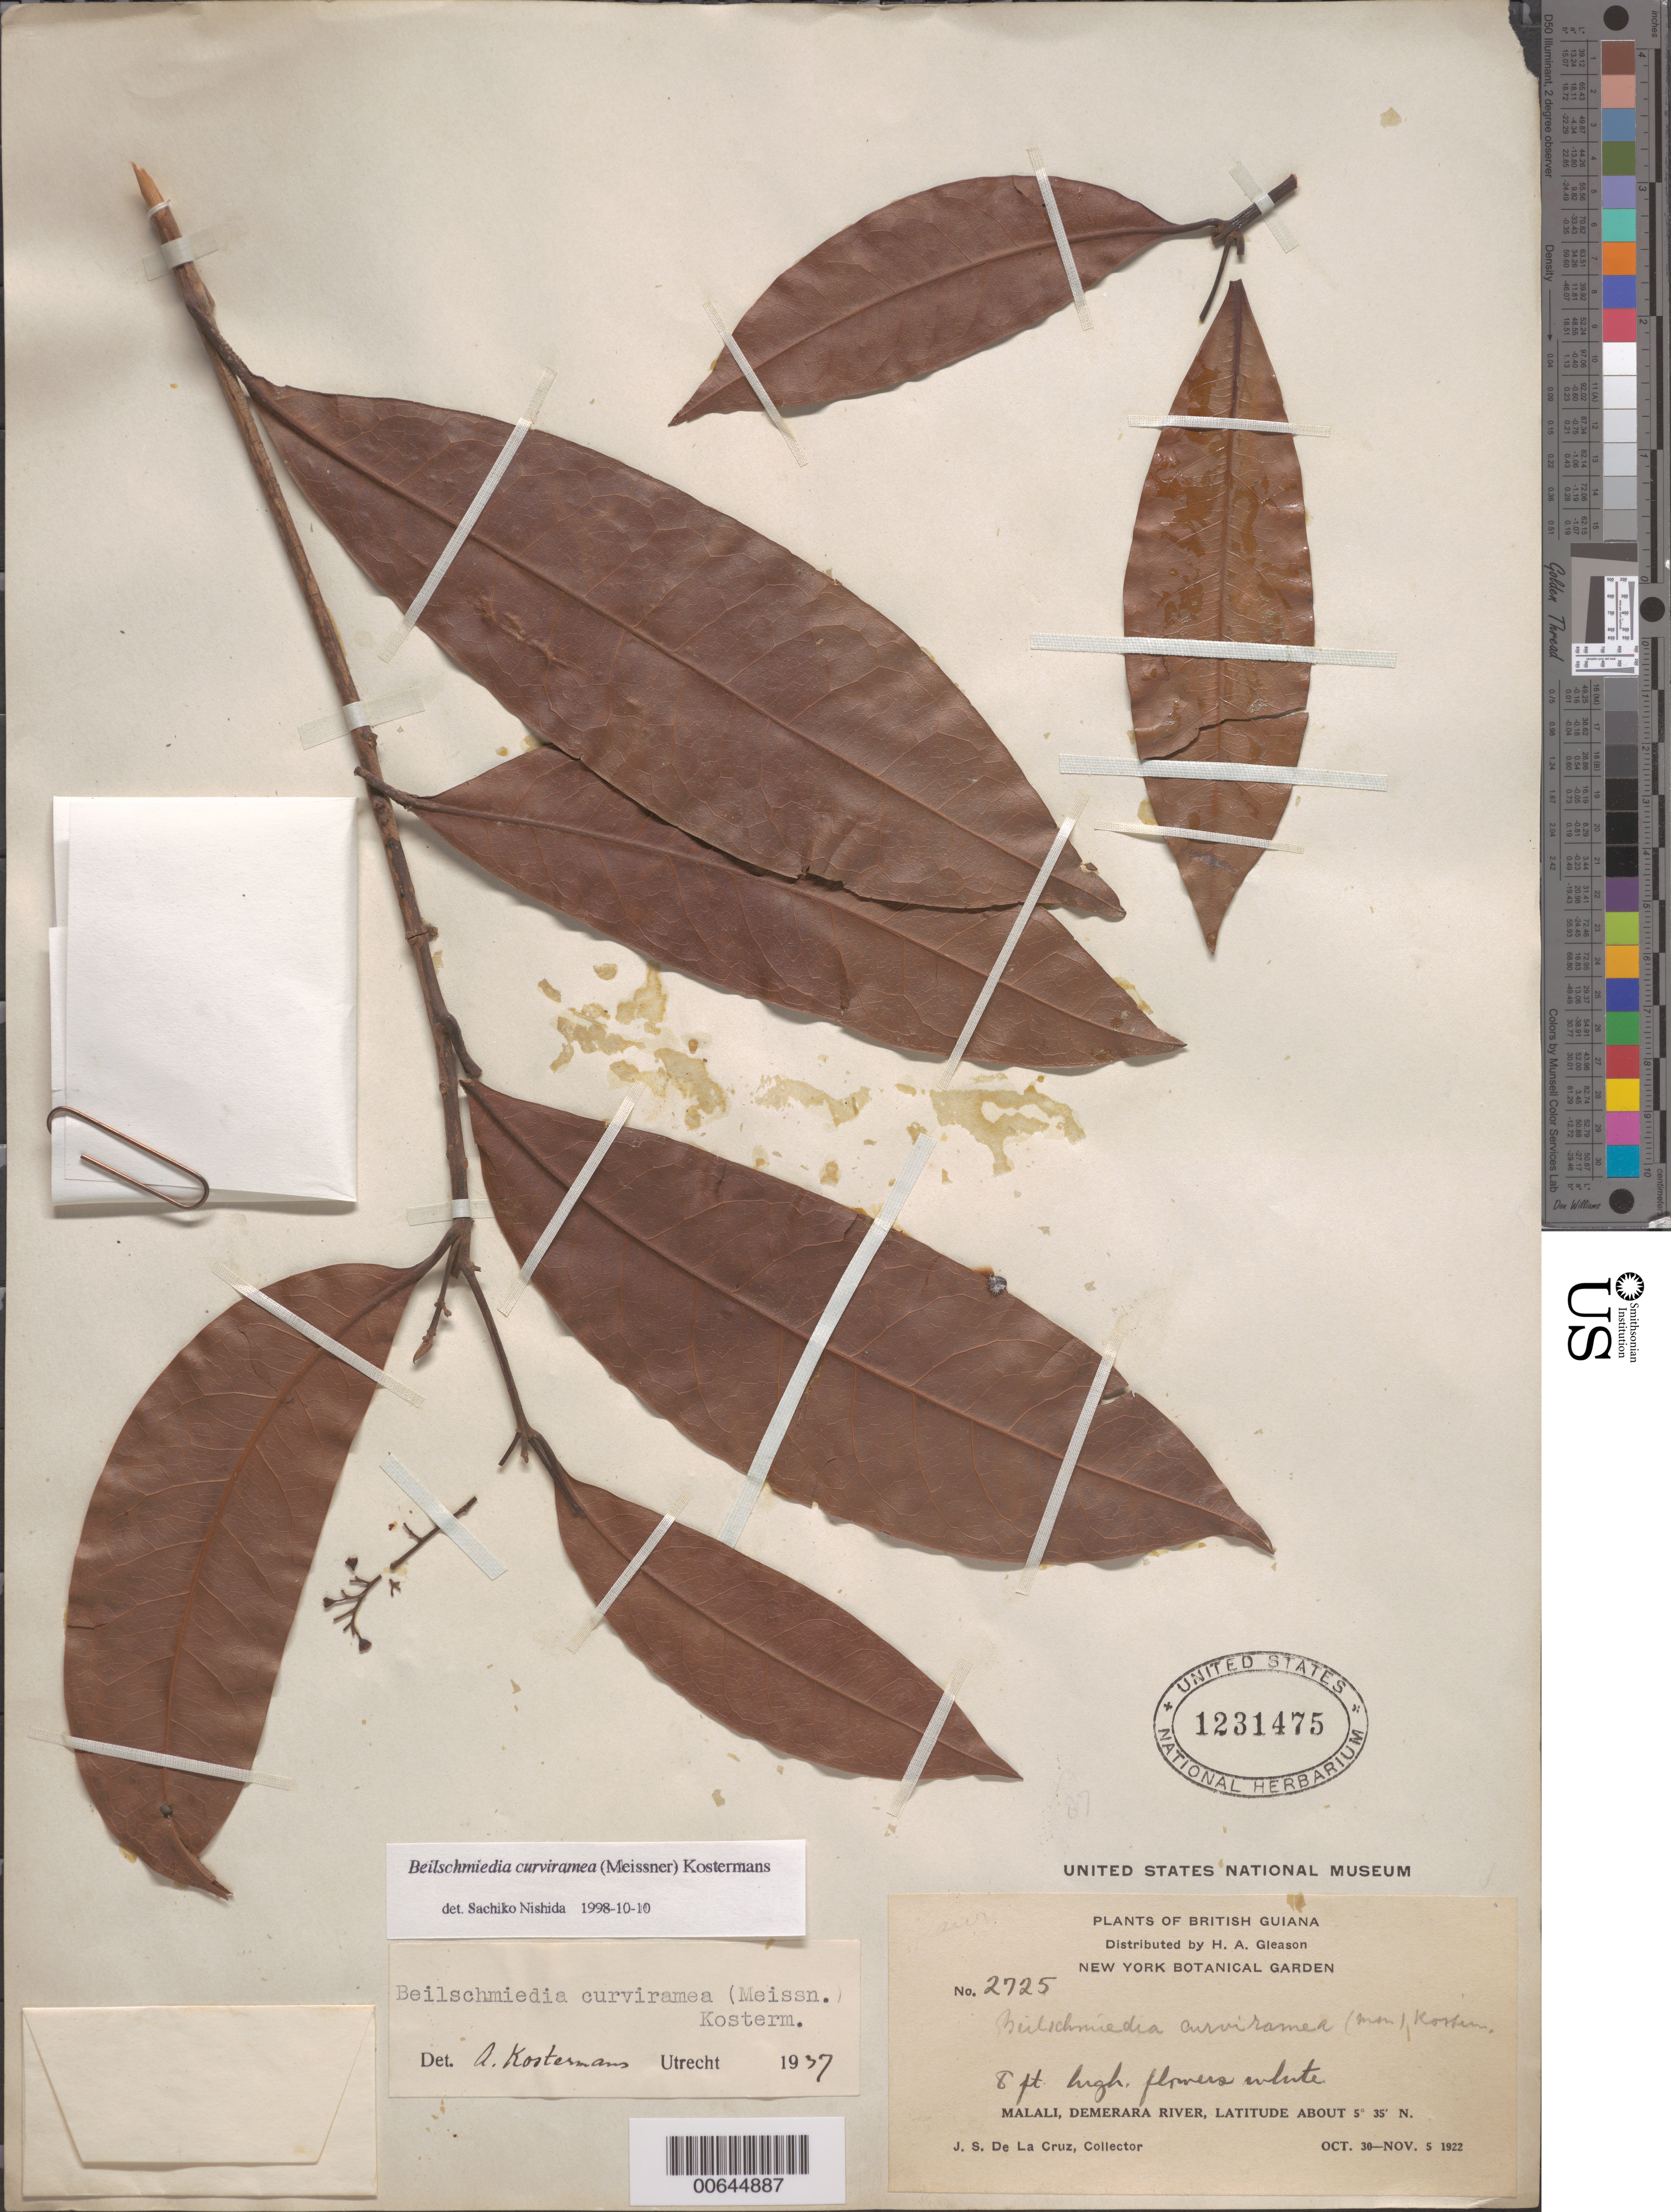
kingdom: Plantae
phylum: Tracheophyta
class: Magnoliopsida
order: Laurales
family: Lauraceae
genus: Beilschmiedia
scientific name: Beilschmiedia curviramea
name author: (Meisn.) Kosterm.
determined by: Kostermans, A. J. G. H.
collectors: J. S. de la Cruz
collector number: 2725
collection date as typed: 30-Oct-22 to 5-Nov-22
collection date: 1922-10-30/1922-11-05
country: Guyana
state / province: U. Demerara-Berbice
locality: Malali, Demerara R.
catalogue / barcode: US 1231475